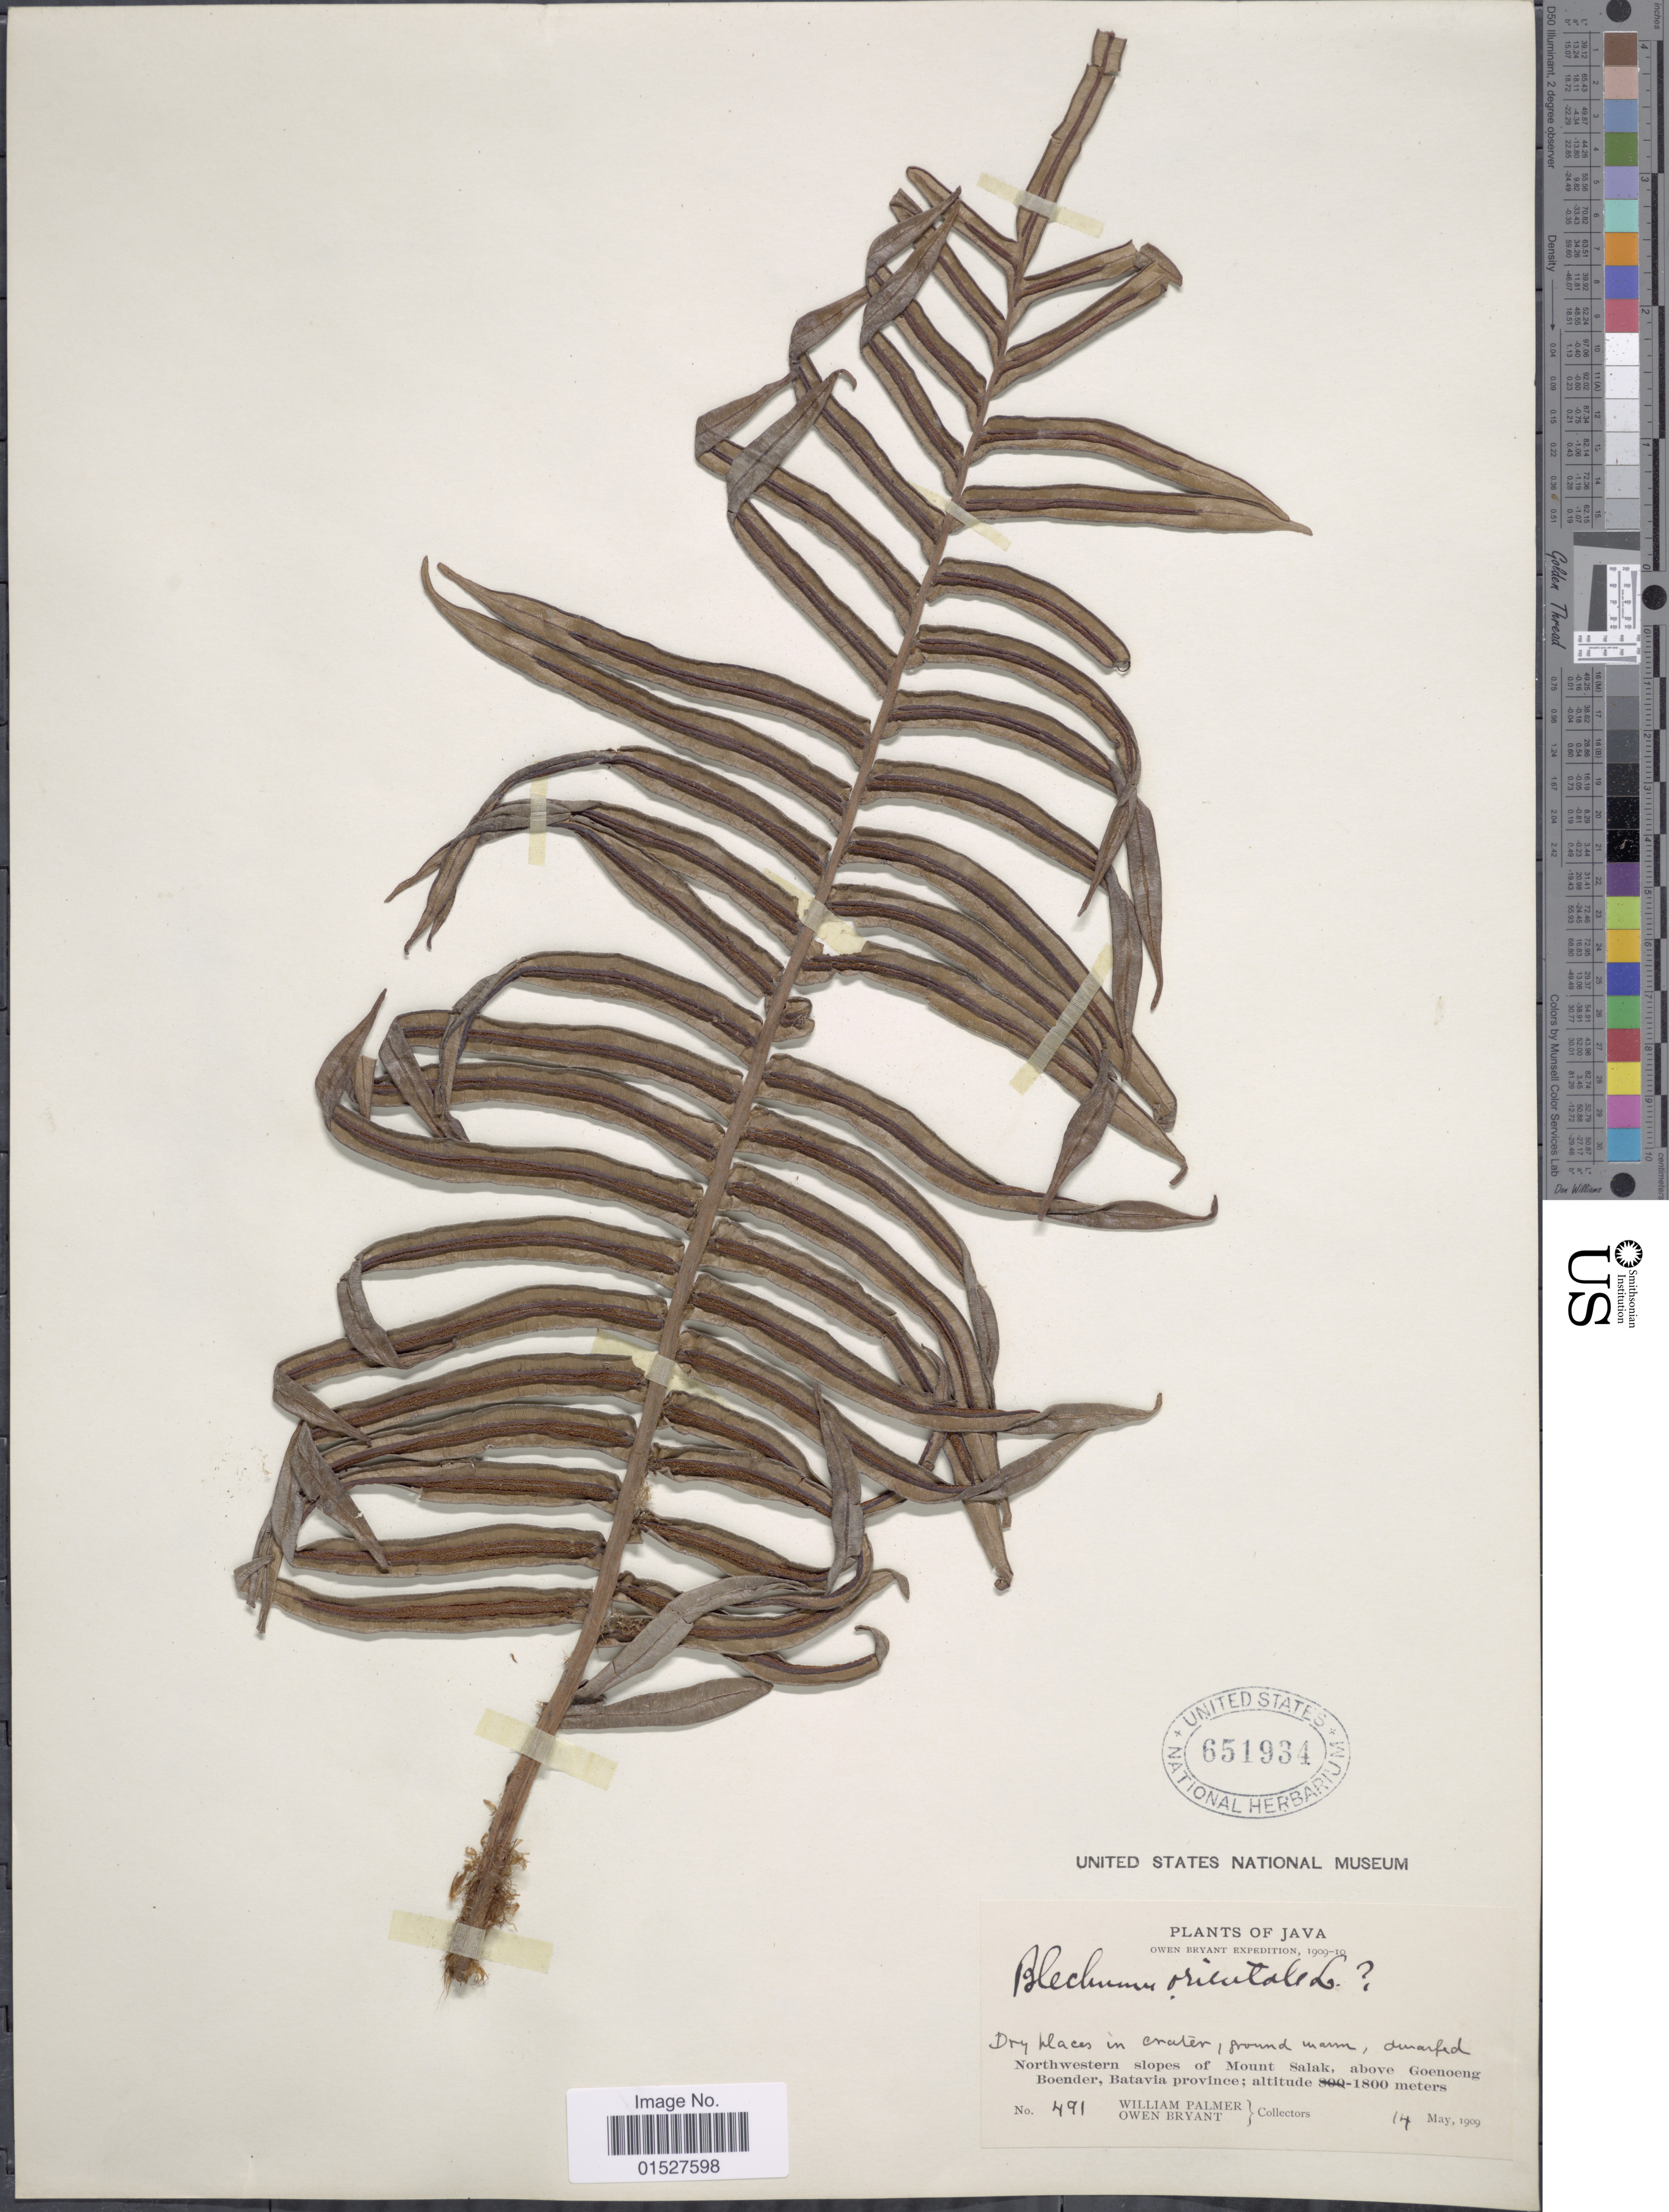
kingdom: Plantae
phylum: Tracheophyta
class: Polypodiopsida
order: Polypodiales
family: Blechnaceae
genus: Blechnum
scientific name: Blechnum orientale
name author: L.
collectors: W. Palmer & O. Bryant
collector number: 491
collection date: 1909-05-14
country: Indonesia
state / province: Java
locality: Northwestern slopes of Mount Salak, above Goenoeng Boender, Batavia province.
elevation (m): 1800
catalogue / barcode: US 651934